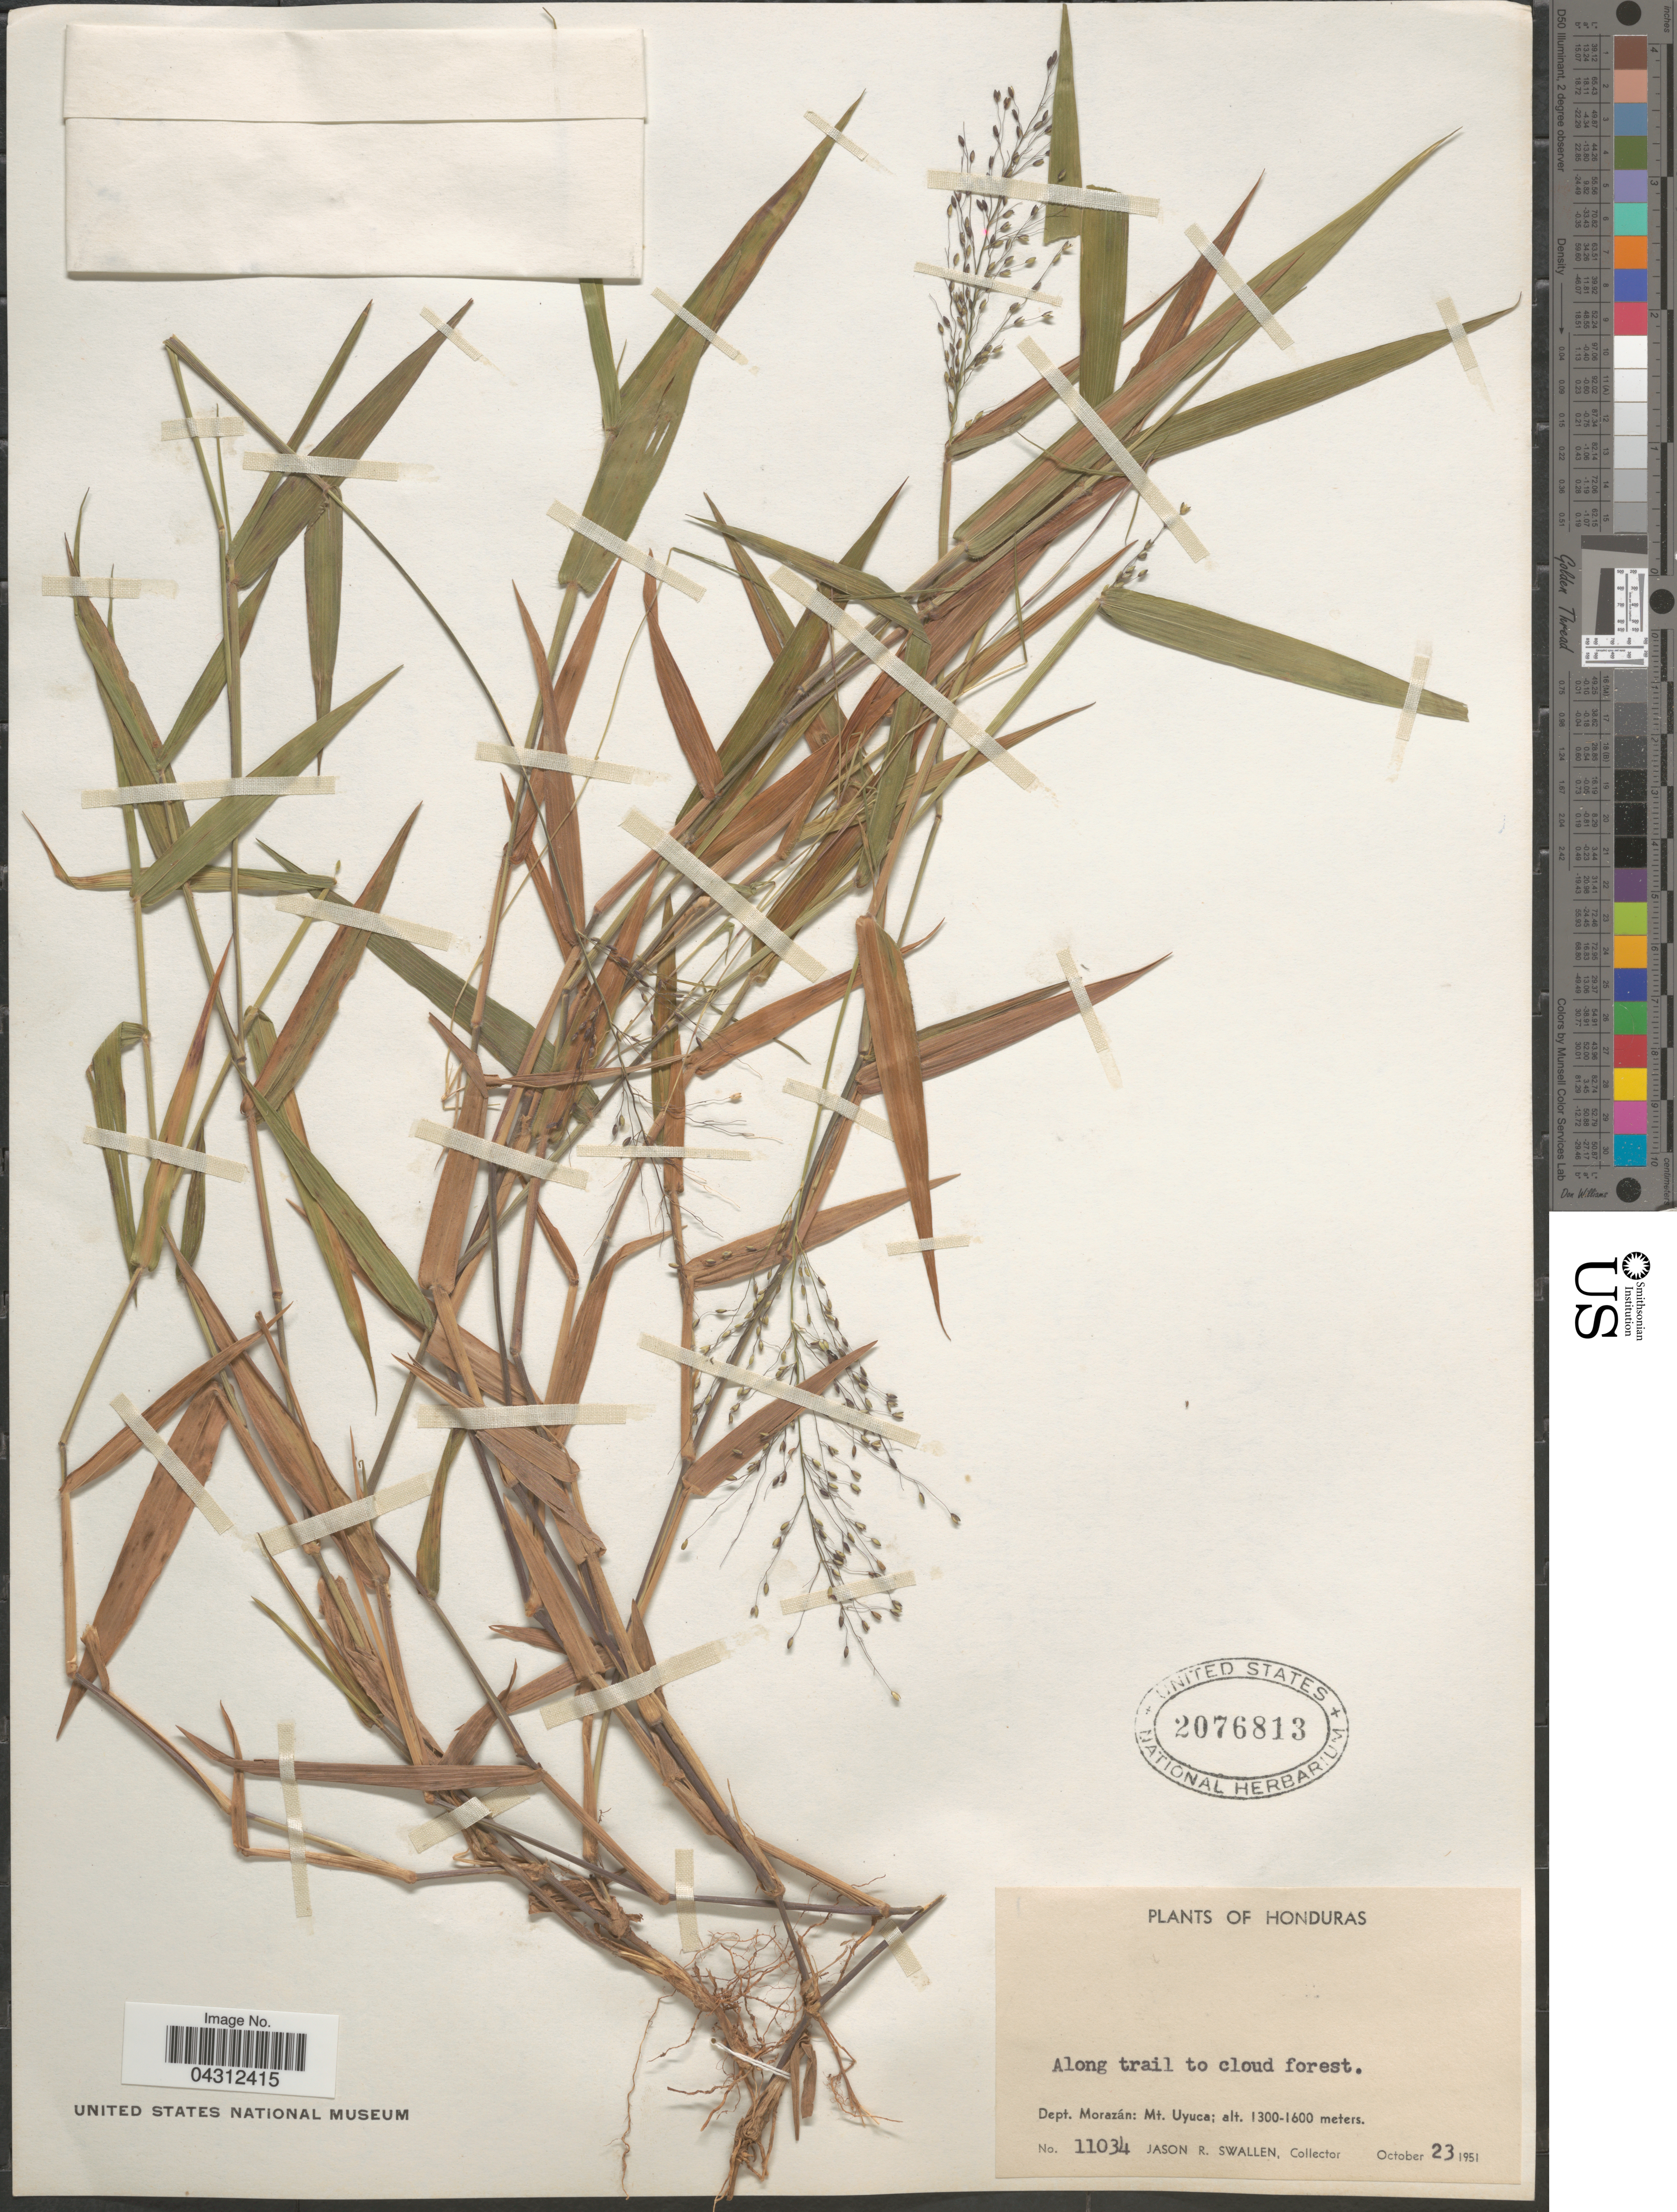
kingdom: Plantae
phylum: Tracheophyta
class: Liliopsida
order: Poales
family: Poaceae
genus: Panicum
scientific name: Panicum sp.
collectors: J. R. Swallen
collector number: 11034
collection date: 1951-10-23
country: Honduras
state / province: Fco. Morazán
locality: Dept. Morazán: Mt. Uyuca.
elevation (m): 1300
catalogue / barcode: US 2076813